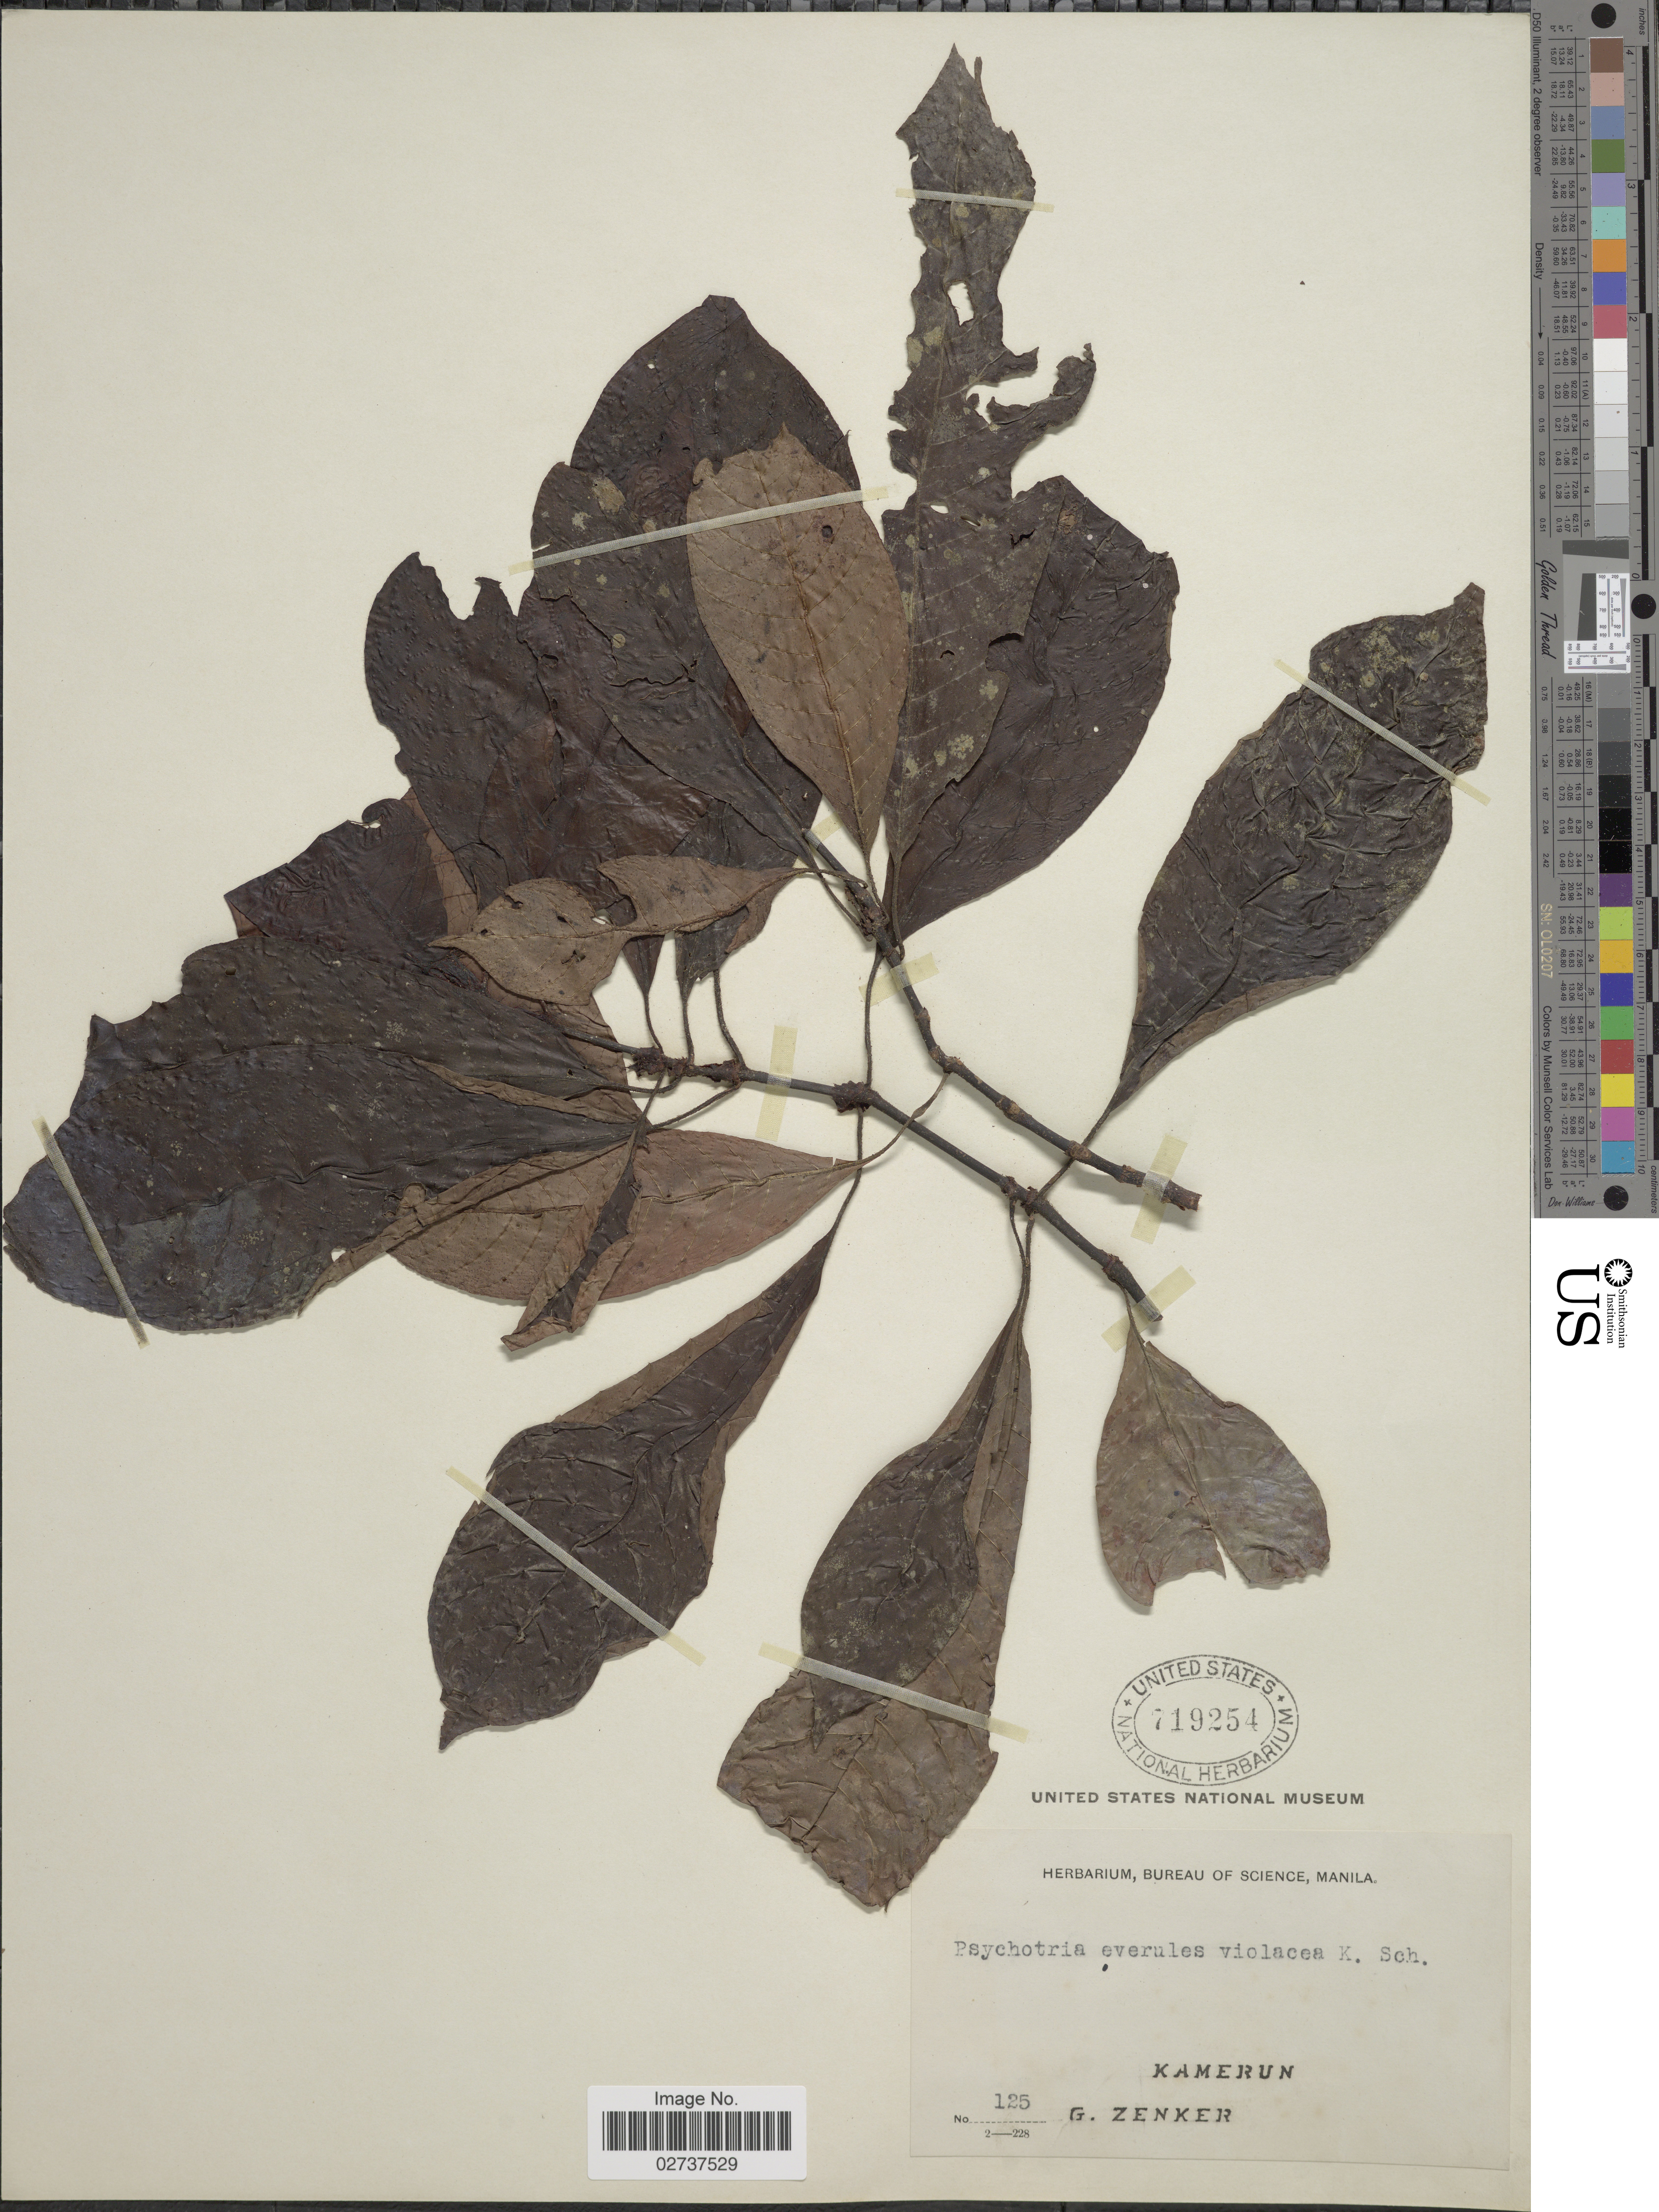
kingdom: Plantae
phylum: Tracheophyta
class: Magnoliopsida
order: Gentianales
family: Rubiaceae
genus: Psychotria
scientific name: Psychotria coeruleo-violacea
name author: K. Schum.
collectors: G. A. Zenker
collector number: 125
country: Cameroon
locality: Kamerun.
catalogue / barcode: US 719254